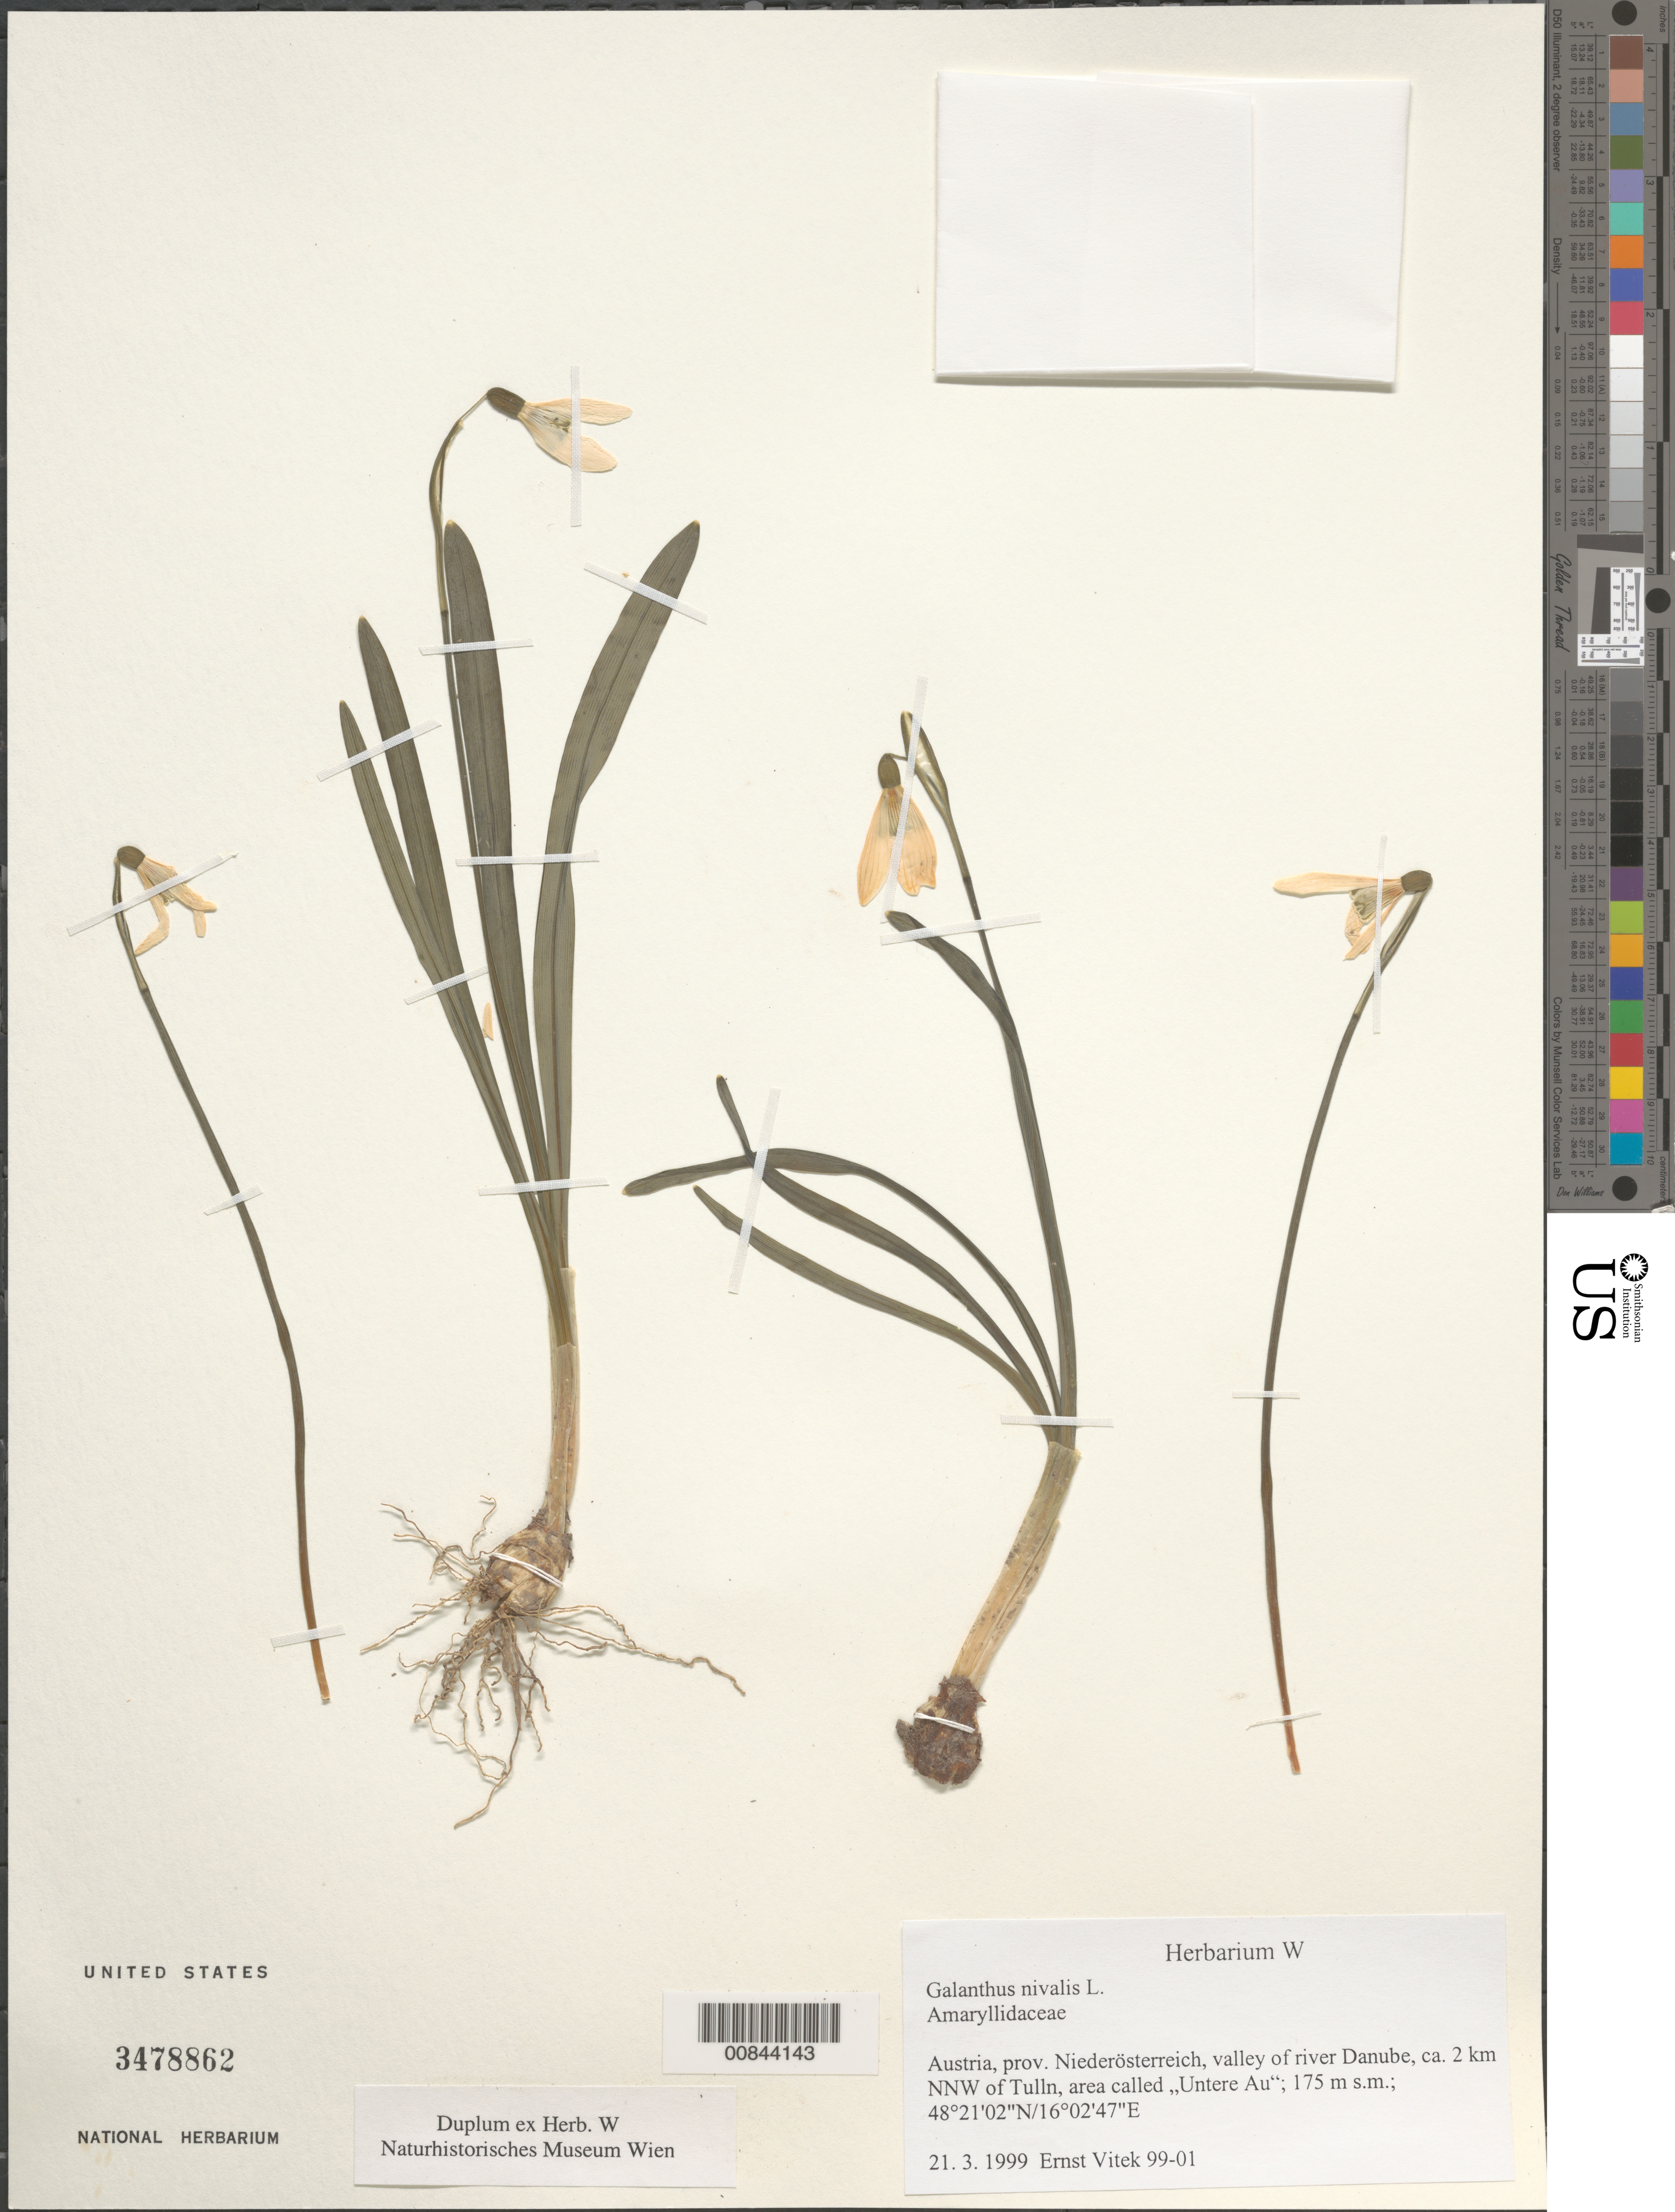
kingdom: Plantae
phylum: Tracheophyta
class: Liliopsida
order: Asparagales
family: Amaryllidaceae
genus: Galanthus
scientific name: Galanthus nivalis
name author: L.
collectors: E. Vitek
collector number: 99-01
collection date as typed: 21 Mar 1999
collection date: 1999-03-21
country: Austria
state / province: Niederosterreich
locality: Valey of Danube River, NNW of Tulin "Untere Au"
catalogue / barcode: US 3478862